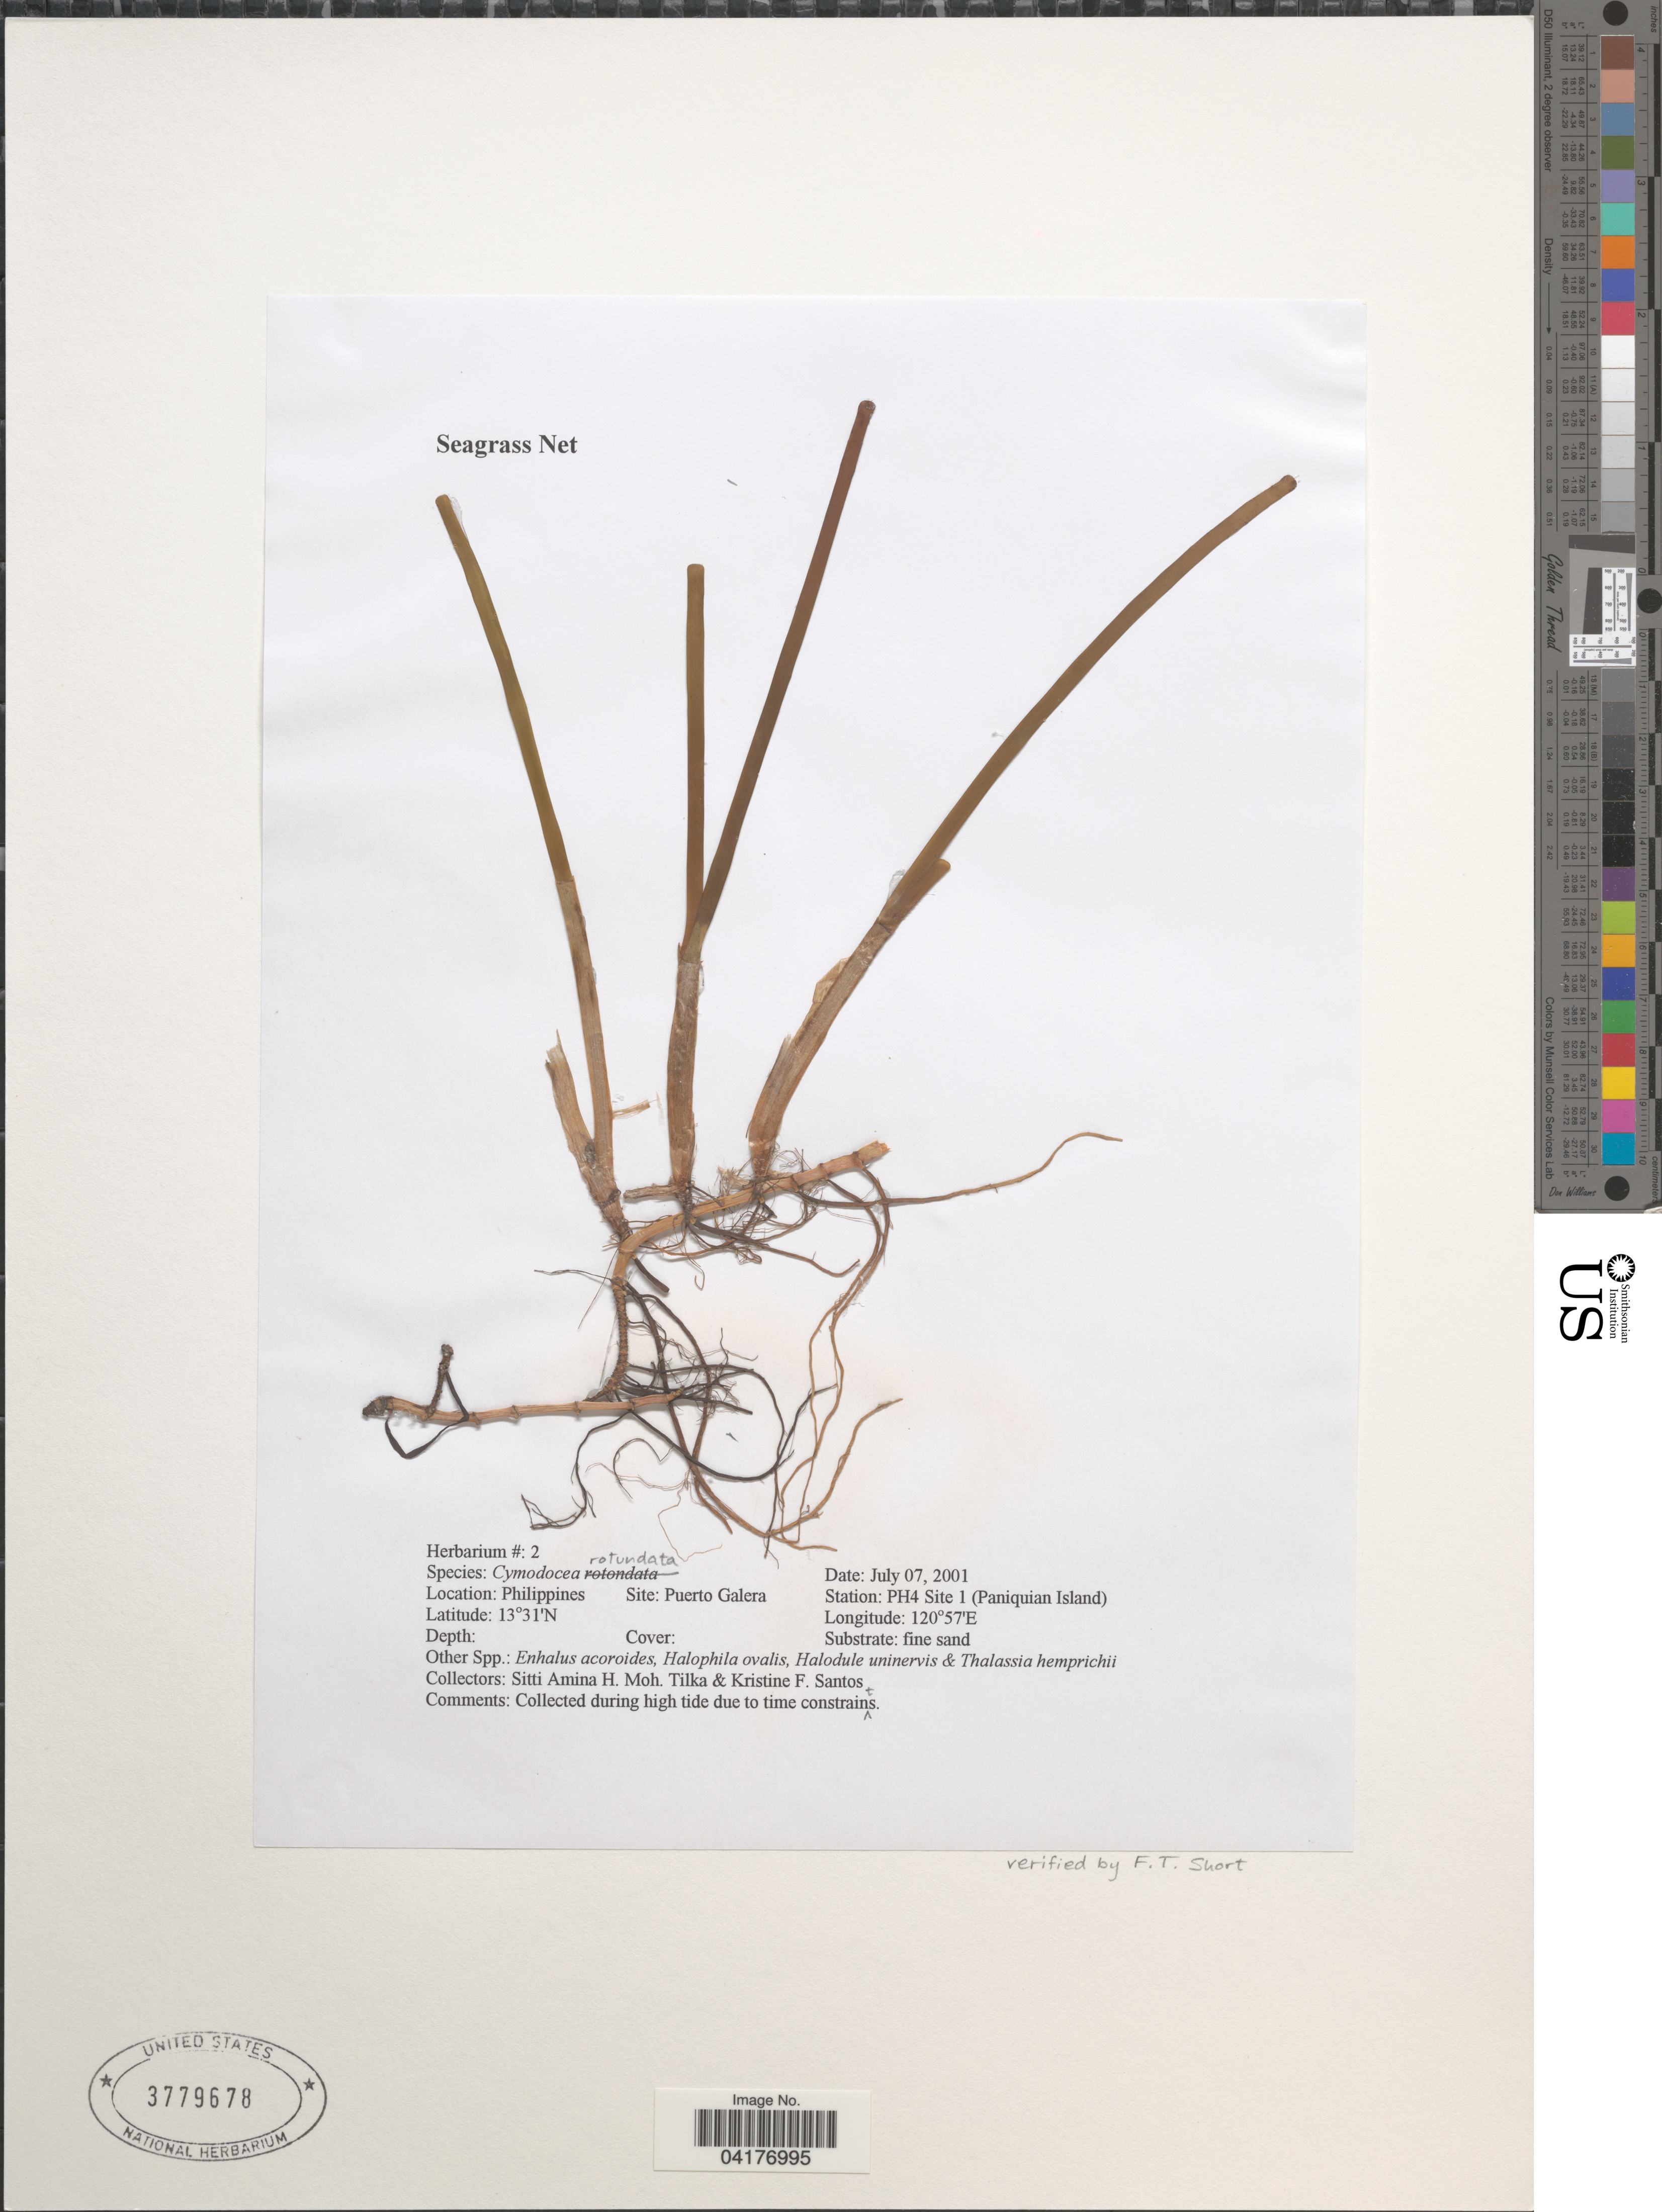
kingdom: Plantae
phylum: Tracheophyta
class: Liliopsida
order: Alismatales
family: Cymodoceaceae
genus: Cymodocea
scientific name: Cymodocea rotundata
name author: Asch. & Schweinf.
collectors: S. Tilka & K. Santos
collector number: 2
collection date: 2001-07-07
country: Philippines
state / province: Mimaropa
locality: Site: Puerto Galera. Station: PH4 Site 1 (Paniquian Island).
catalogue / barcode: US 3779678